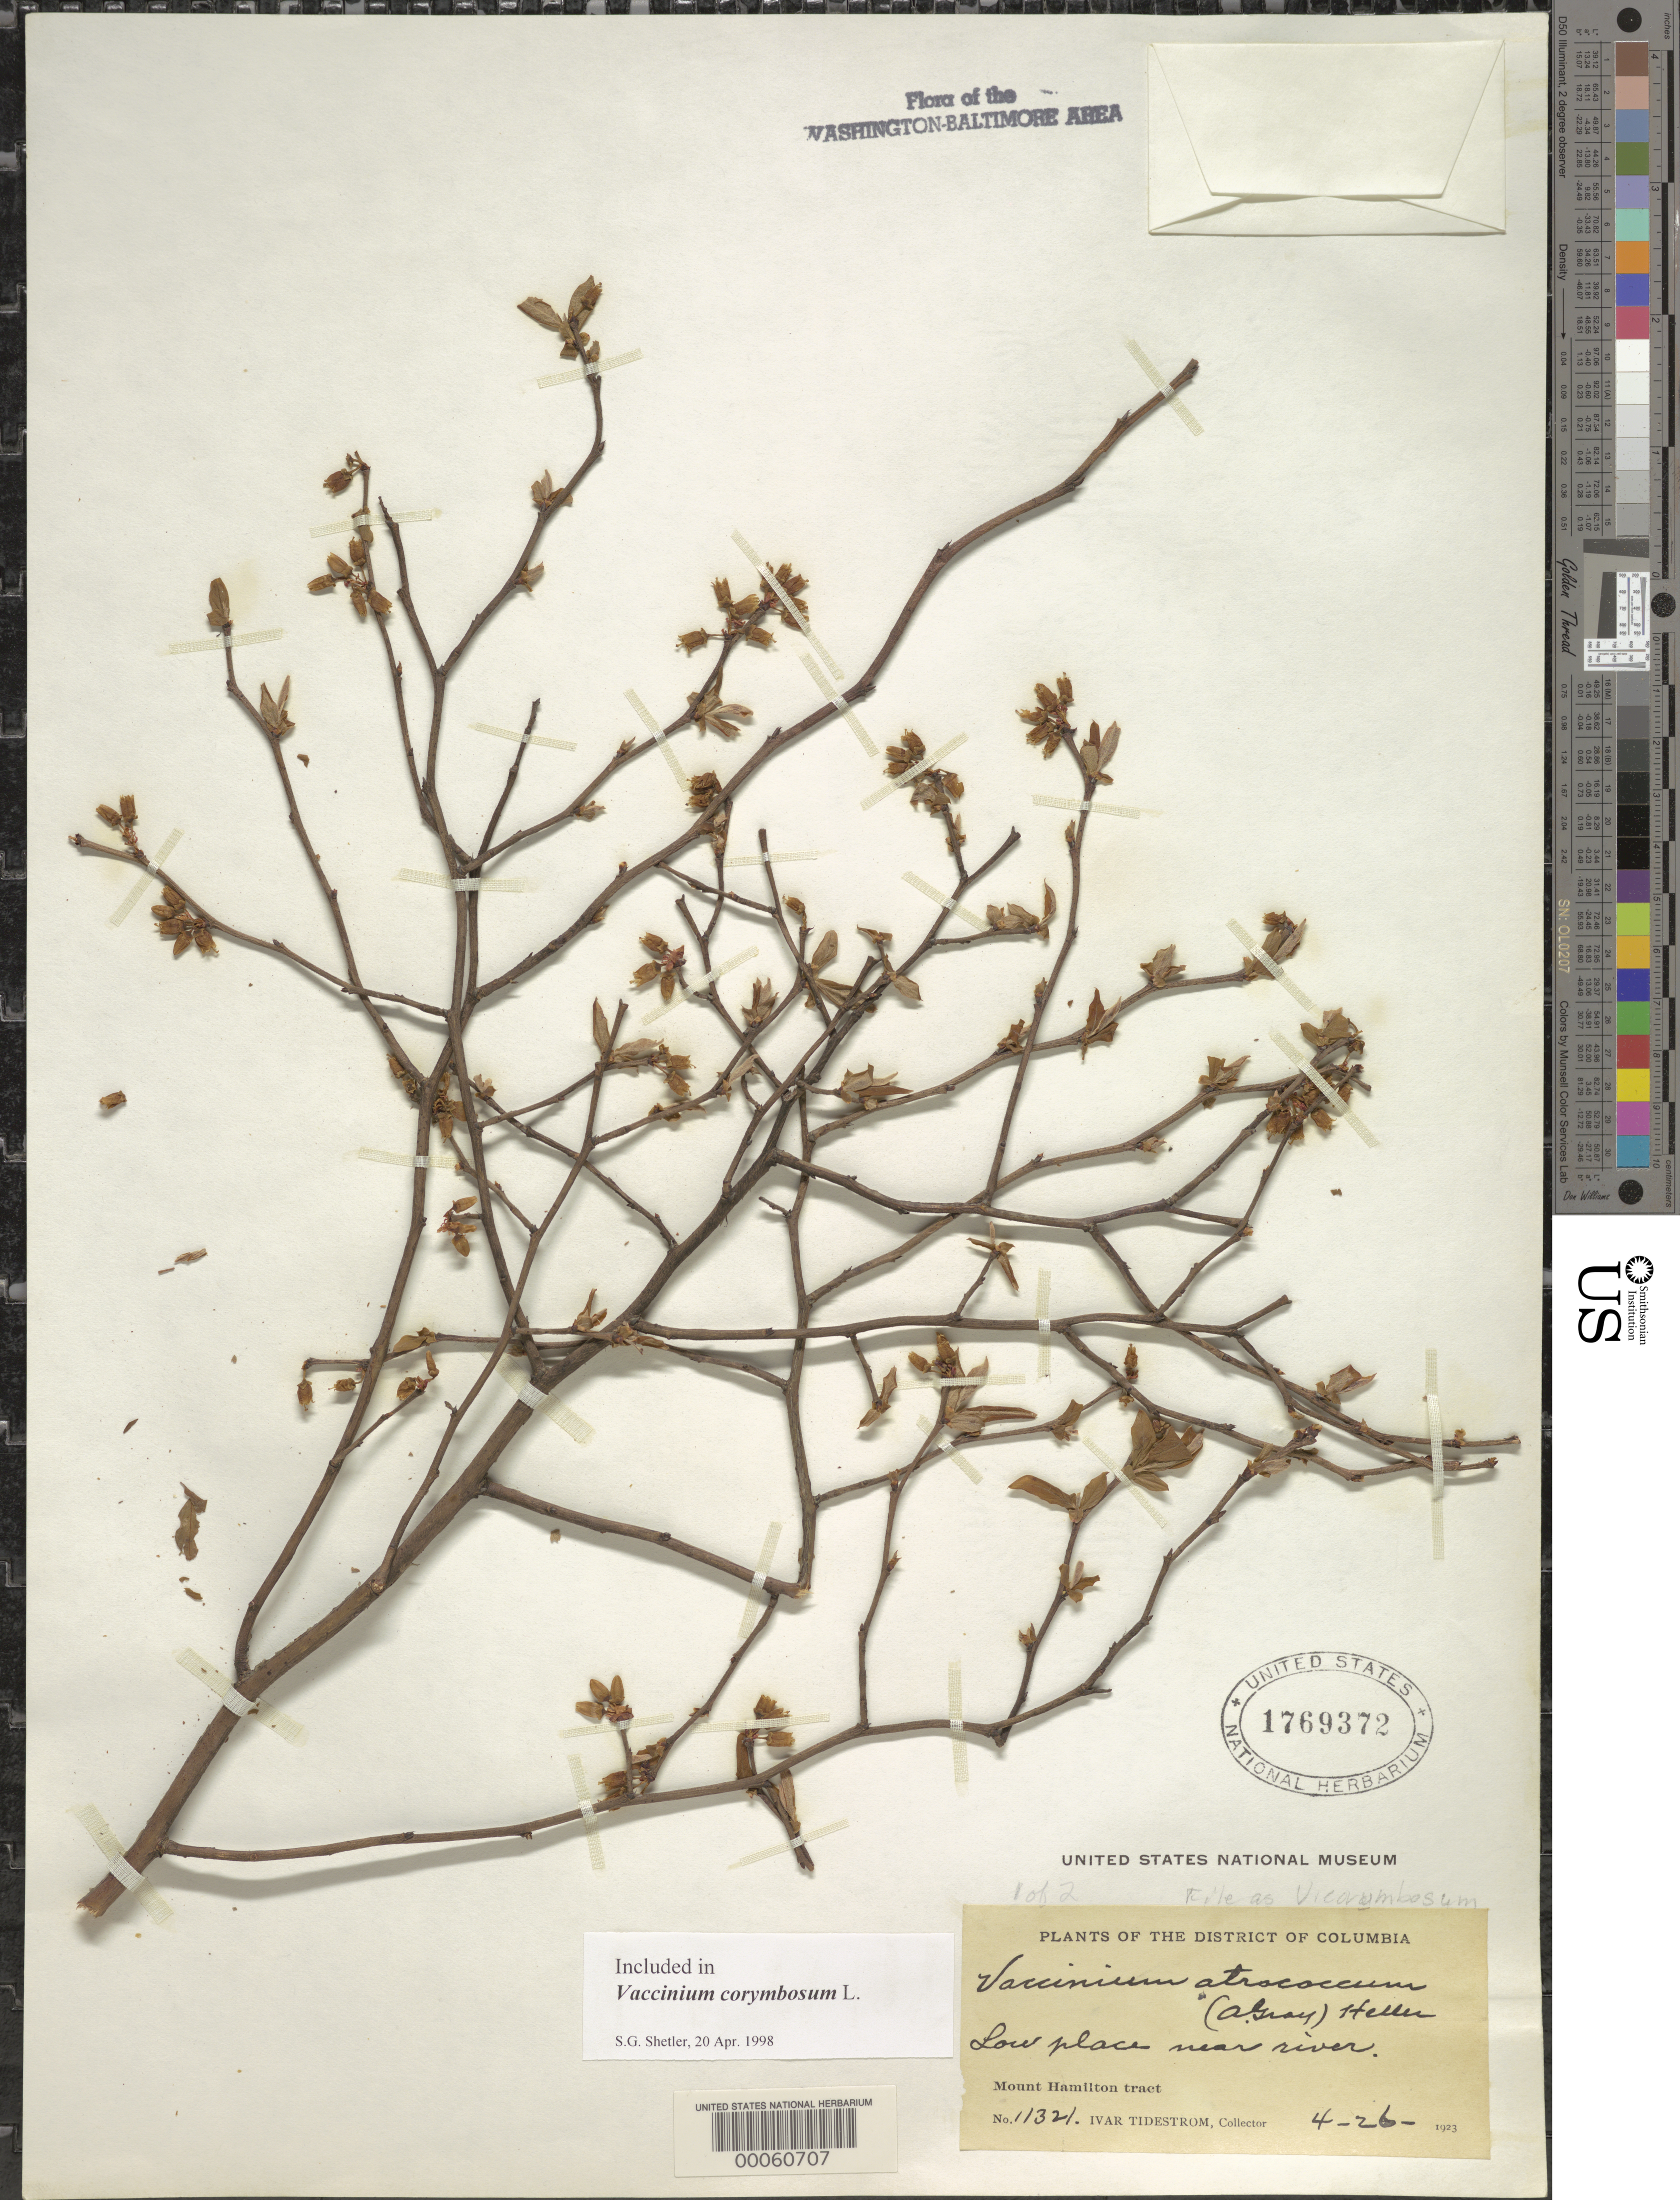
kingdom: Plantae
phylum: Tracheophyta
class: Magnoliopsida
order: Ericales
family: Ericaceae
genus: Vaccinium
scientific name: Vaccinium corymbosum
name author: L.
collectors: I. F. Tidestrom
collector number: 11321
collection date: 1923-04-26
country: United States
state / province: District of Columbia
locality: Mount Hamilton tract.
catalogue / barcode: US 1769372